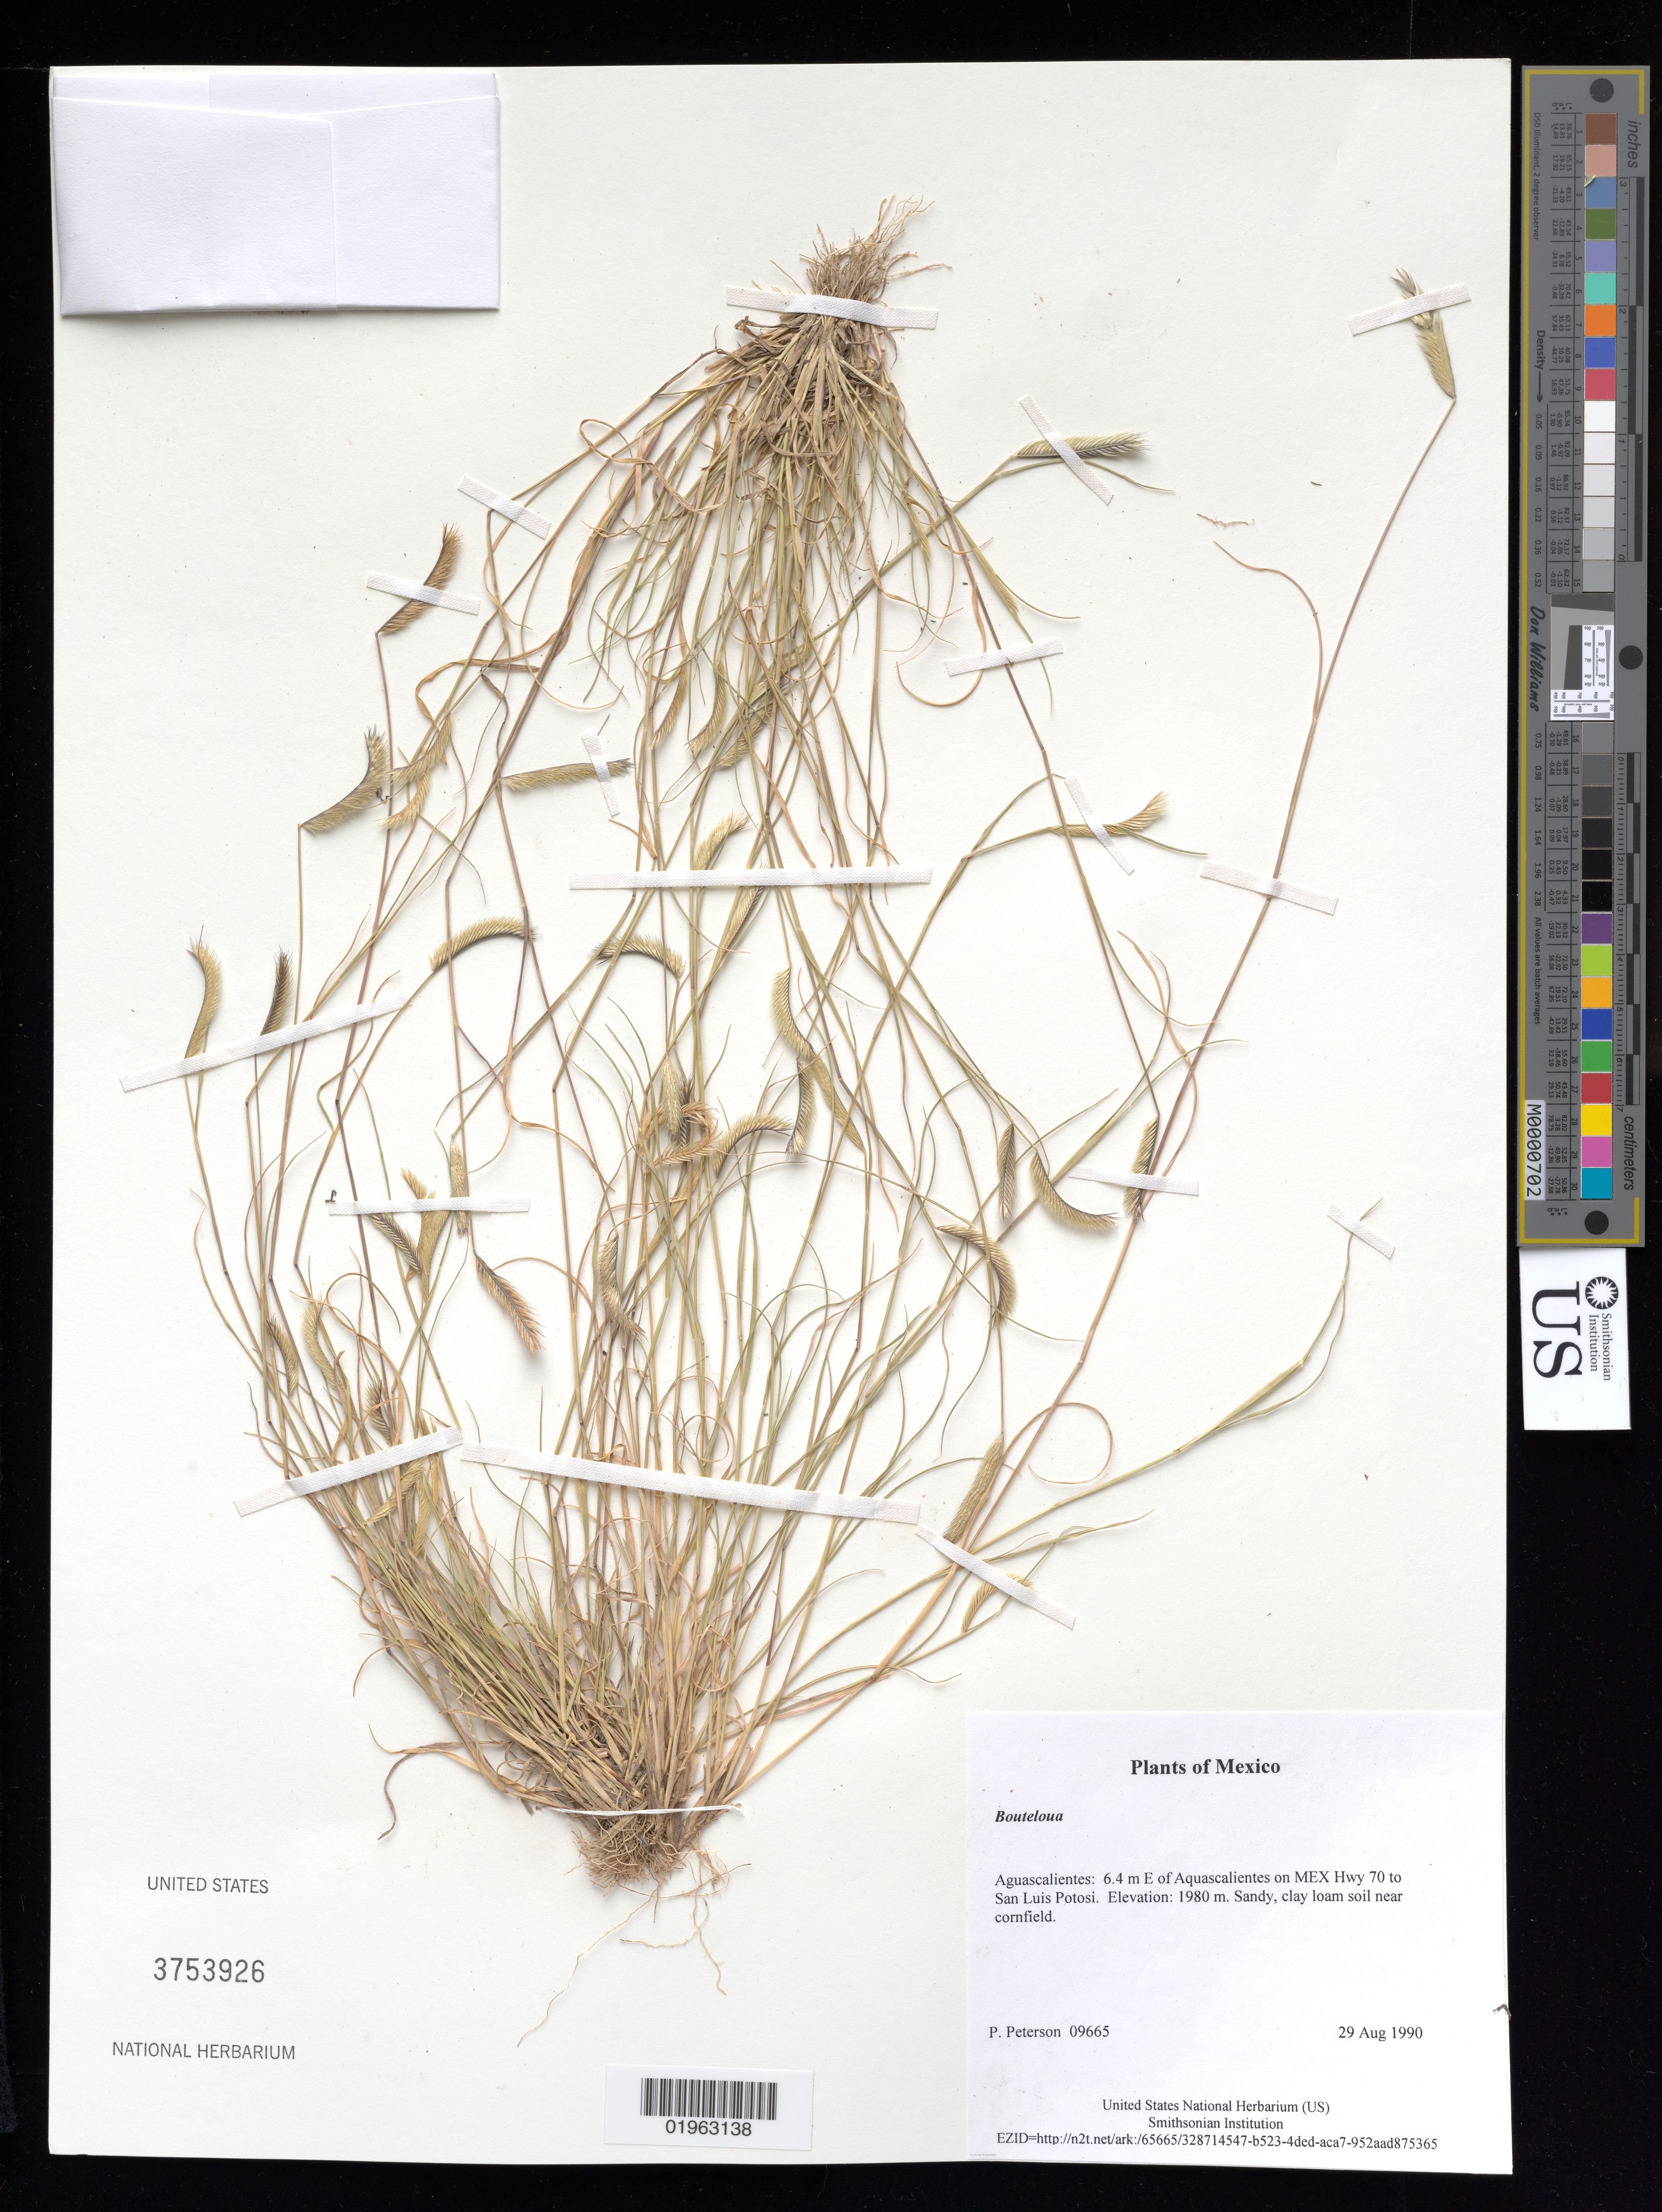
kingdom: Plantae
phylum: Tracheophyta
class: Liliopsida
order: Poales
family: Poaceae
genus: Bouteloua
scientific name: Bouteloua sp.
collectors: P. M. Peterson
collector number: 09665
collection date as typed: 29 Aug 1990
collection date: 1990-08-29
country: Mexico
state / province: Aguascalientes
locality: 6.4 m E of Aquascalientes on MEX Hwy 70 to San Luis Potosi.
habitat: Sandy, clay loam soil near cornfield.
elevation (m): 1980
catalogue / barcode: US 3753926